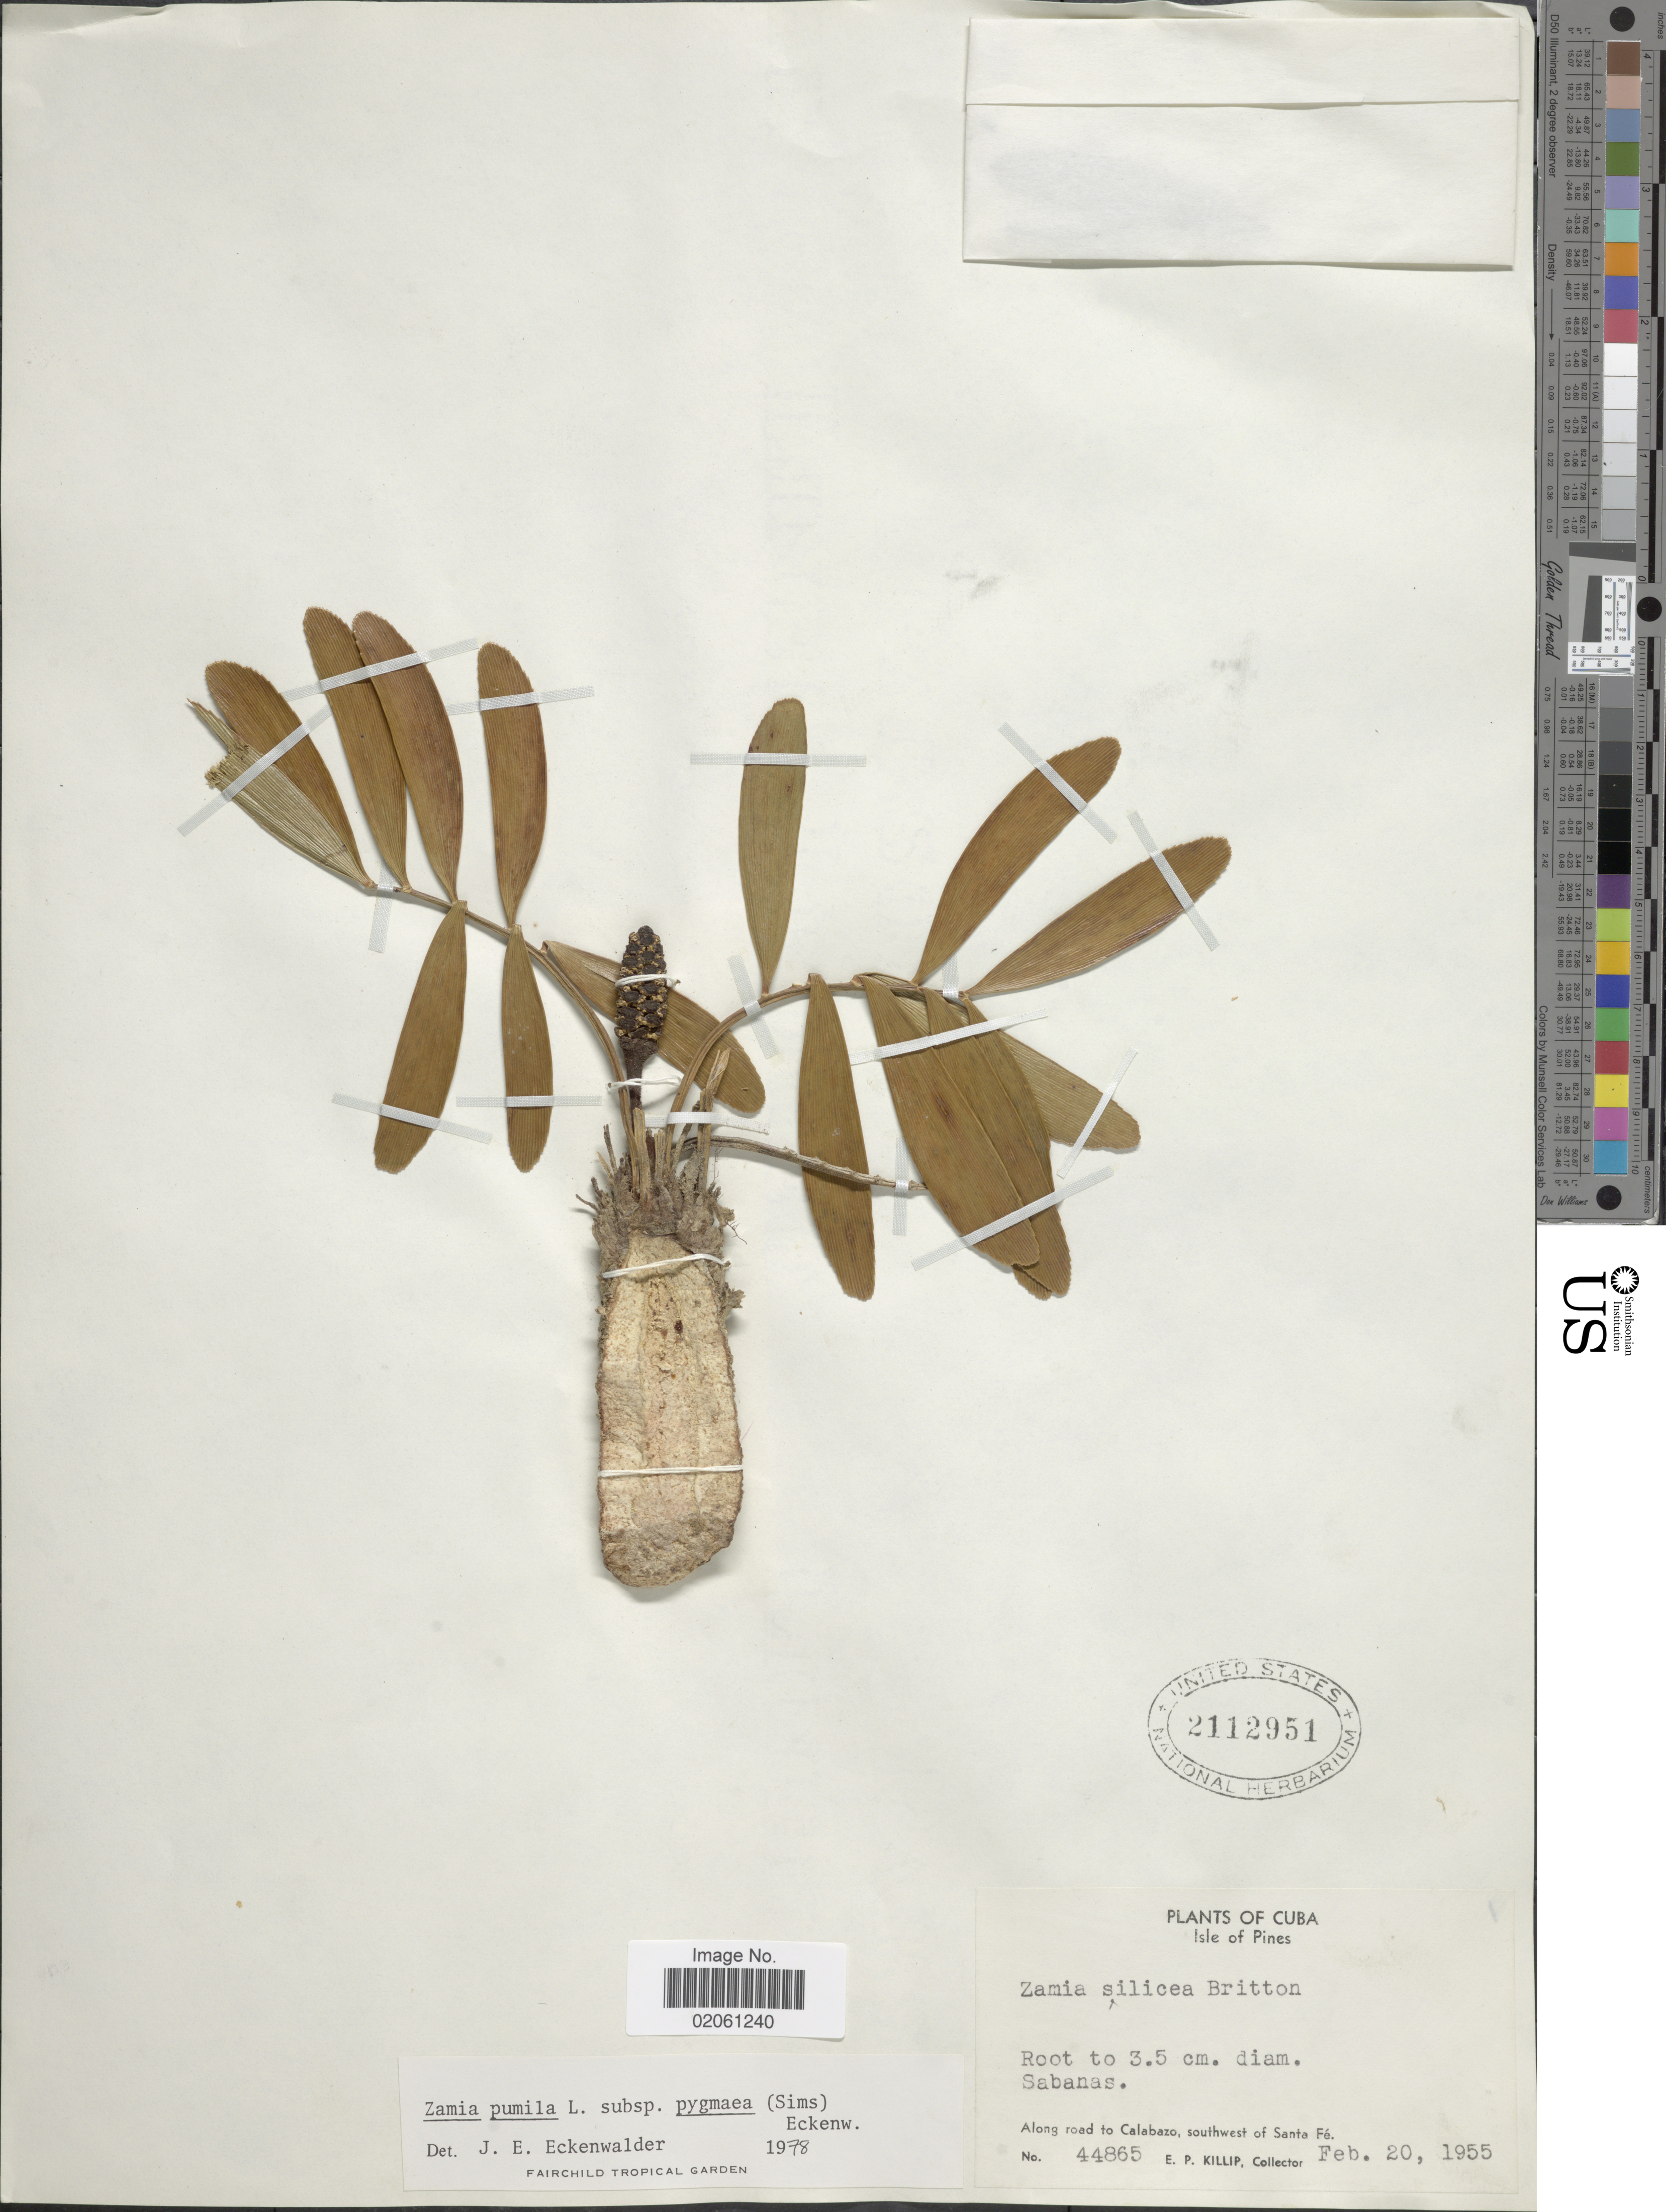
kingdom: Plantae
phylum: Tracheophyta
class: Cycadopsida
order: Cycadales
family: Zamiaceae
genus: Zamia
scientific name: Zamia pumila subsp. pygmaea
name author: (Sims) Eckenw.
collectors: E. P. Killip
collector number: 44865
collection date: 1955-02-20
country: Cuba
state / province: Isla de la Juventud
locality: Isle of Pines. Along road to Calabazo, southwest of Santa Fé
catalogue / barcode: US 2112951